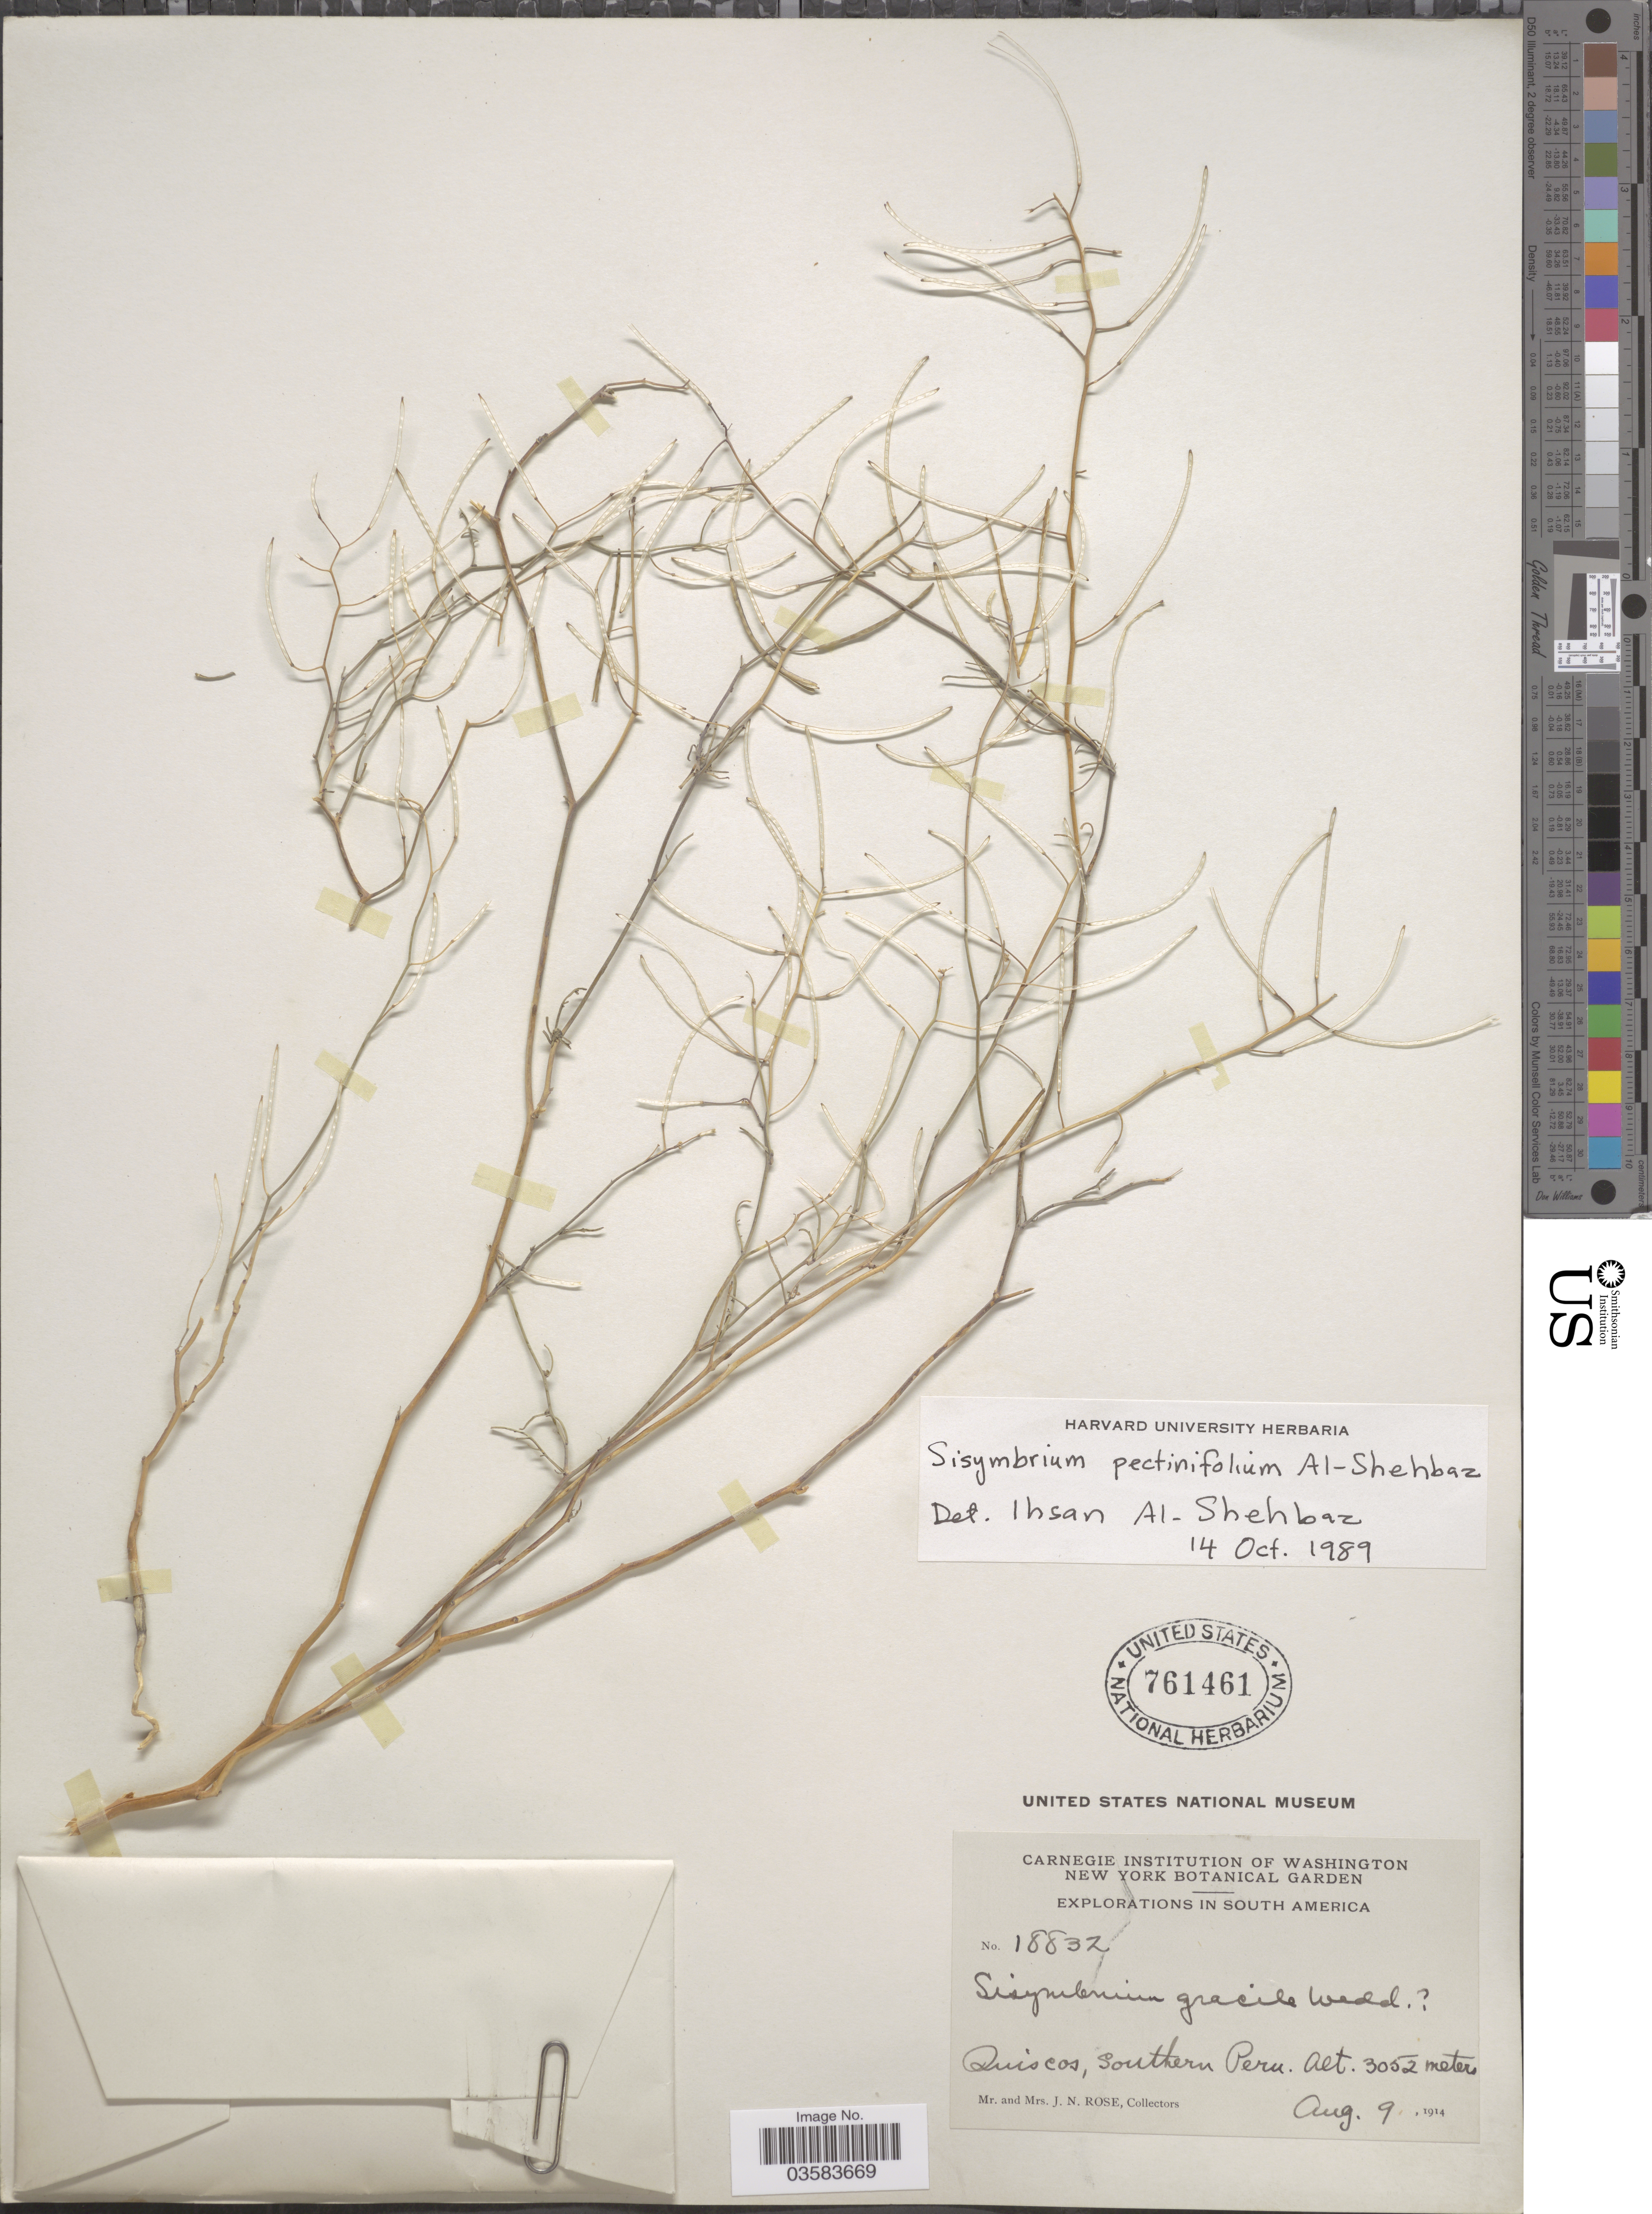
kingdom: Plantae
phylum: Tracheophyta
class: Magnoliopsida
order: Brassicales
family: Brassicaceae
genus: Mostacillastrum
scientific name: Mostacillastrum pectinifolium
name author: (Al-Shehbaz) Al-Shehbaz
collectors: J. N. Rose & L. B. Rose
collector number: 18832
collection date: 1914-08-09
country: Peru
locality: Quiscos, Southern Peru.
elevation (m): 3052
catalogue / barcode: US 761461